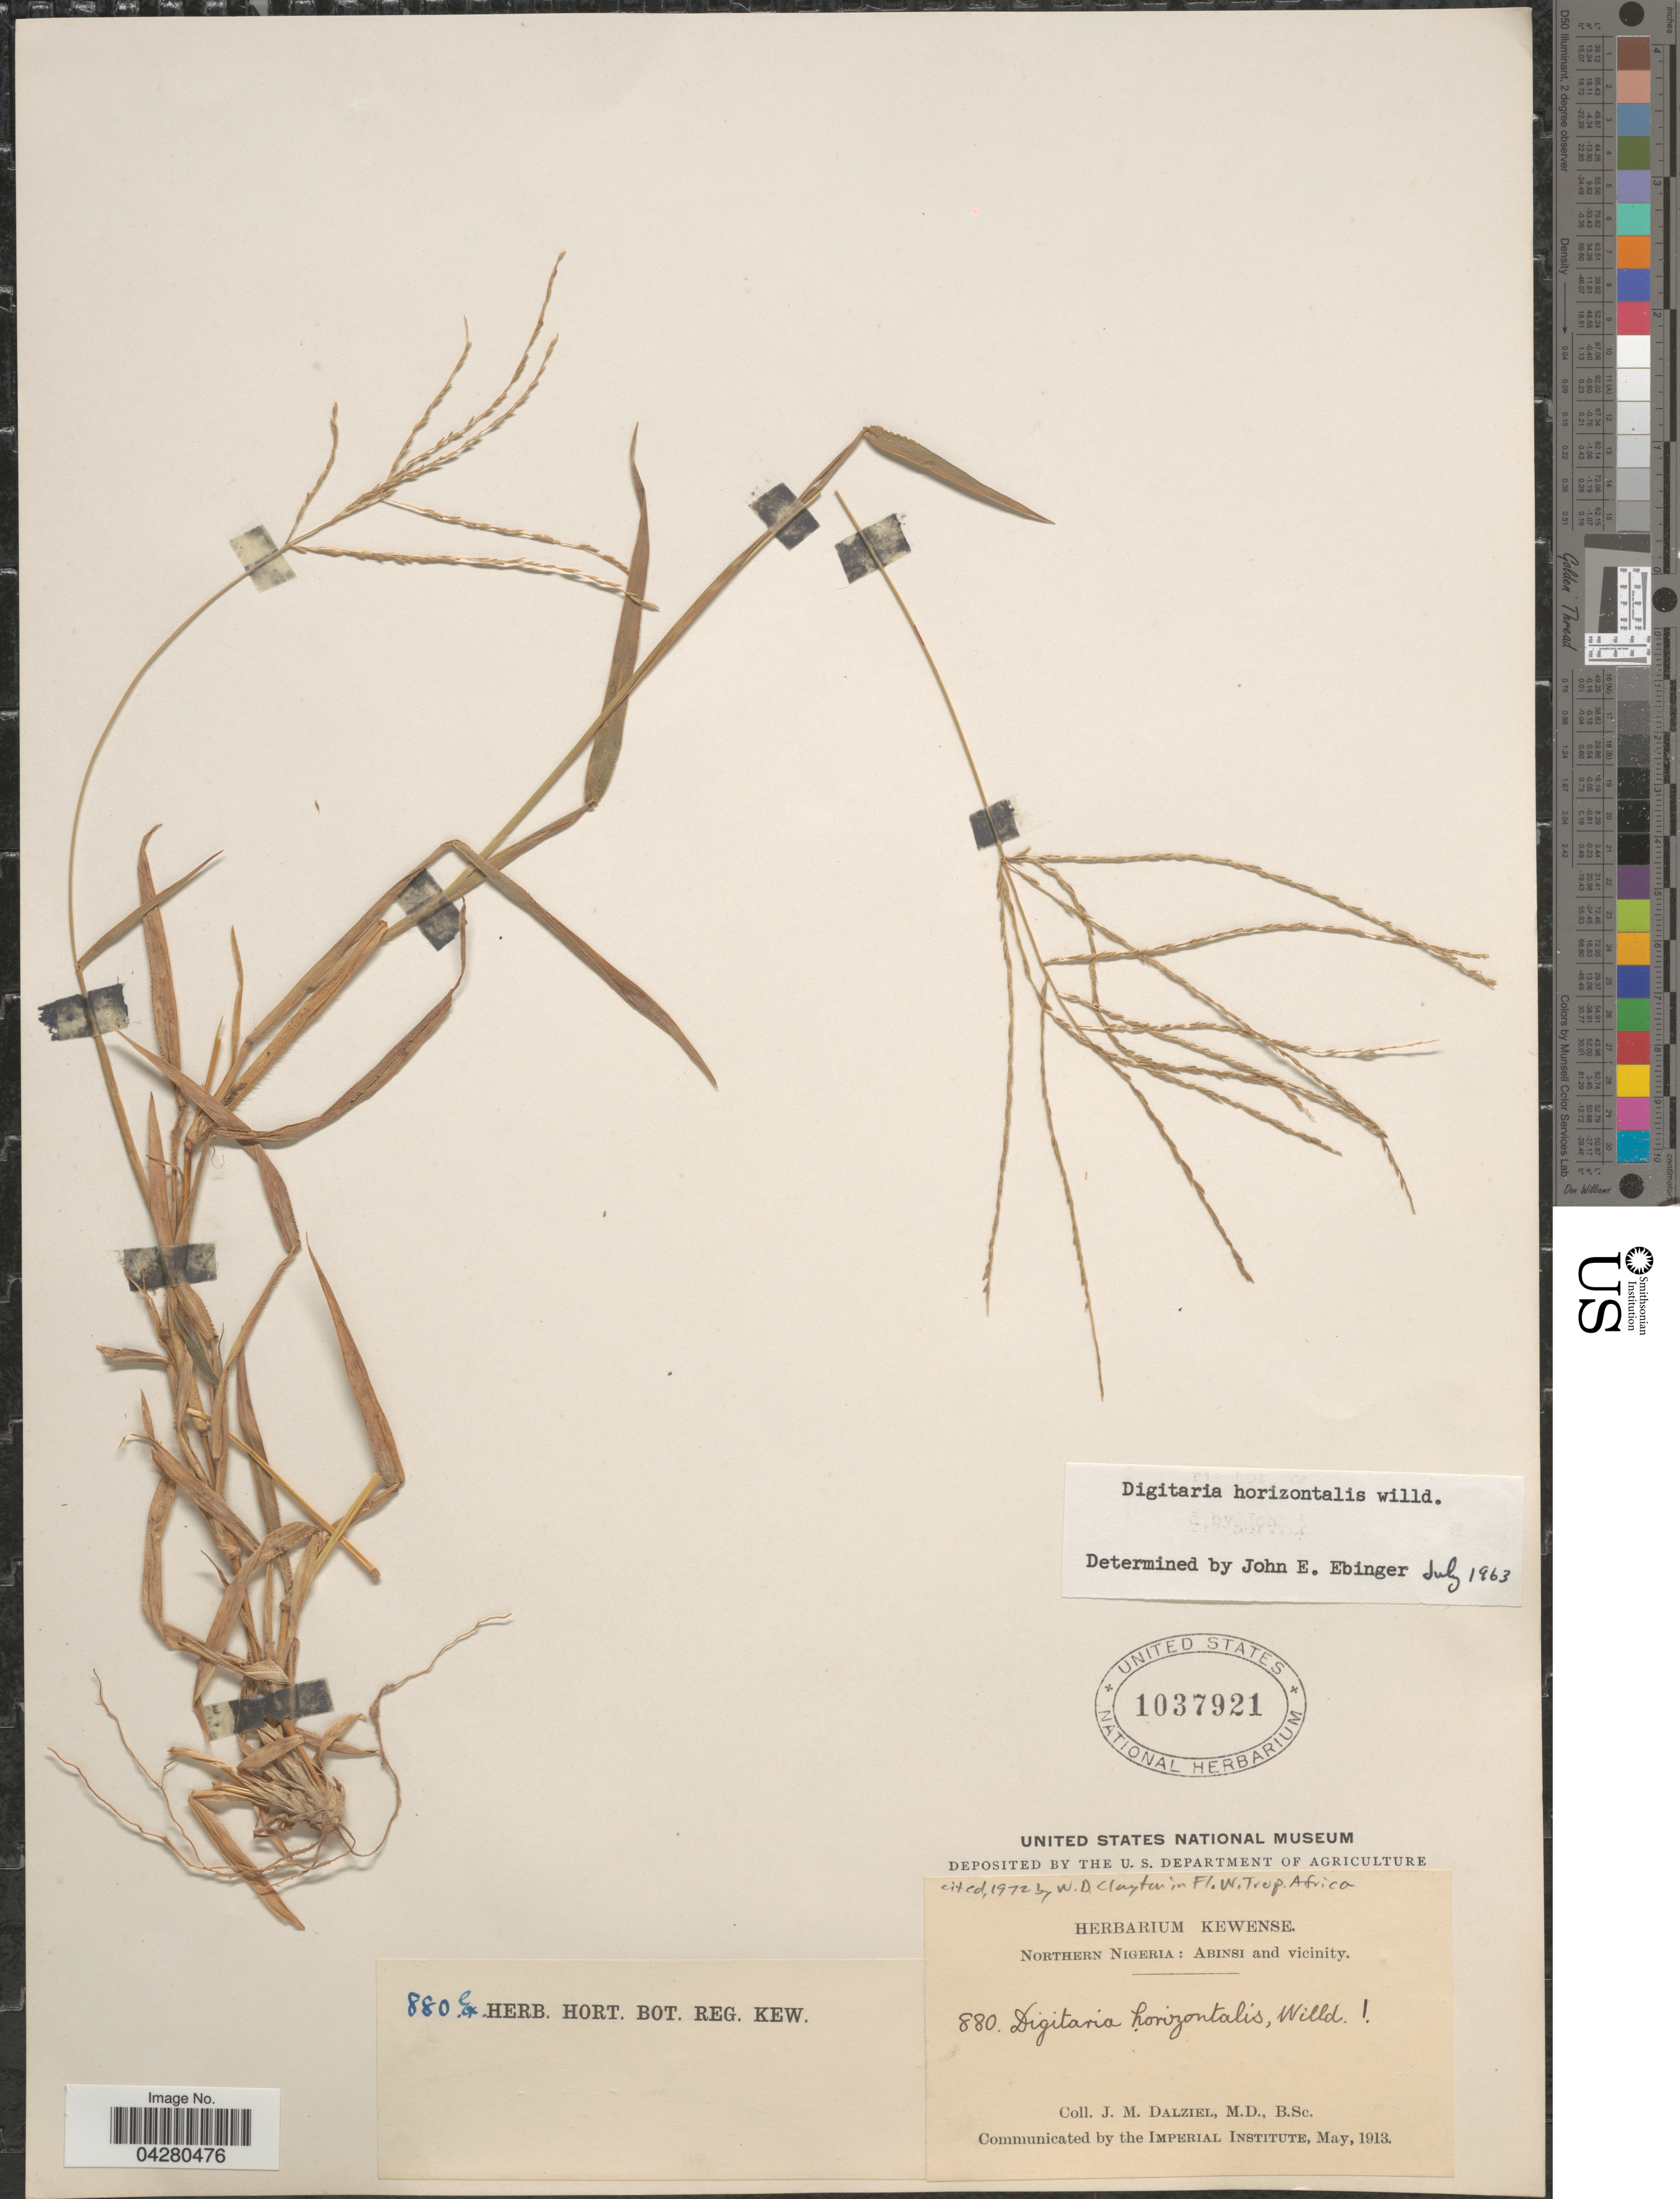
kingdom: Plantae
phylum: Tracheophyta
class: Liliopsida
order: Poales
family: Poaceae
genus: Digitaria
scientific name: Digitaria horizontalis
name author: Willd.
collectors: J. Dalziel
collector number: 880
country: Nigeria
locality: Northern Nigeria: Abinsi and vicinity.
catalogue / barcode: US 1037921